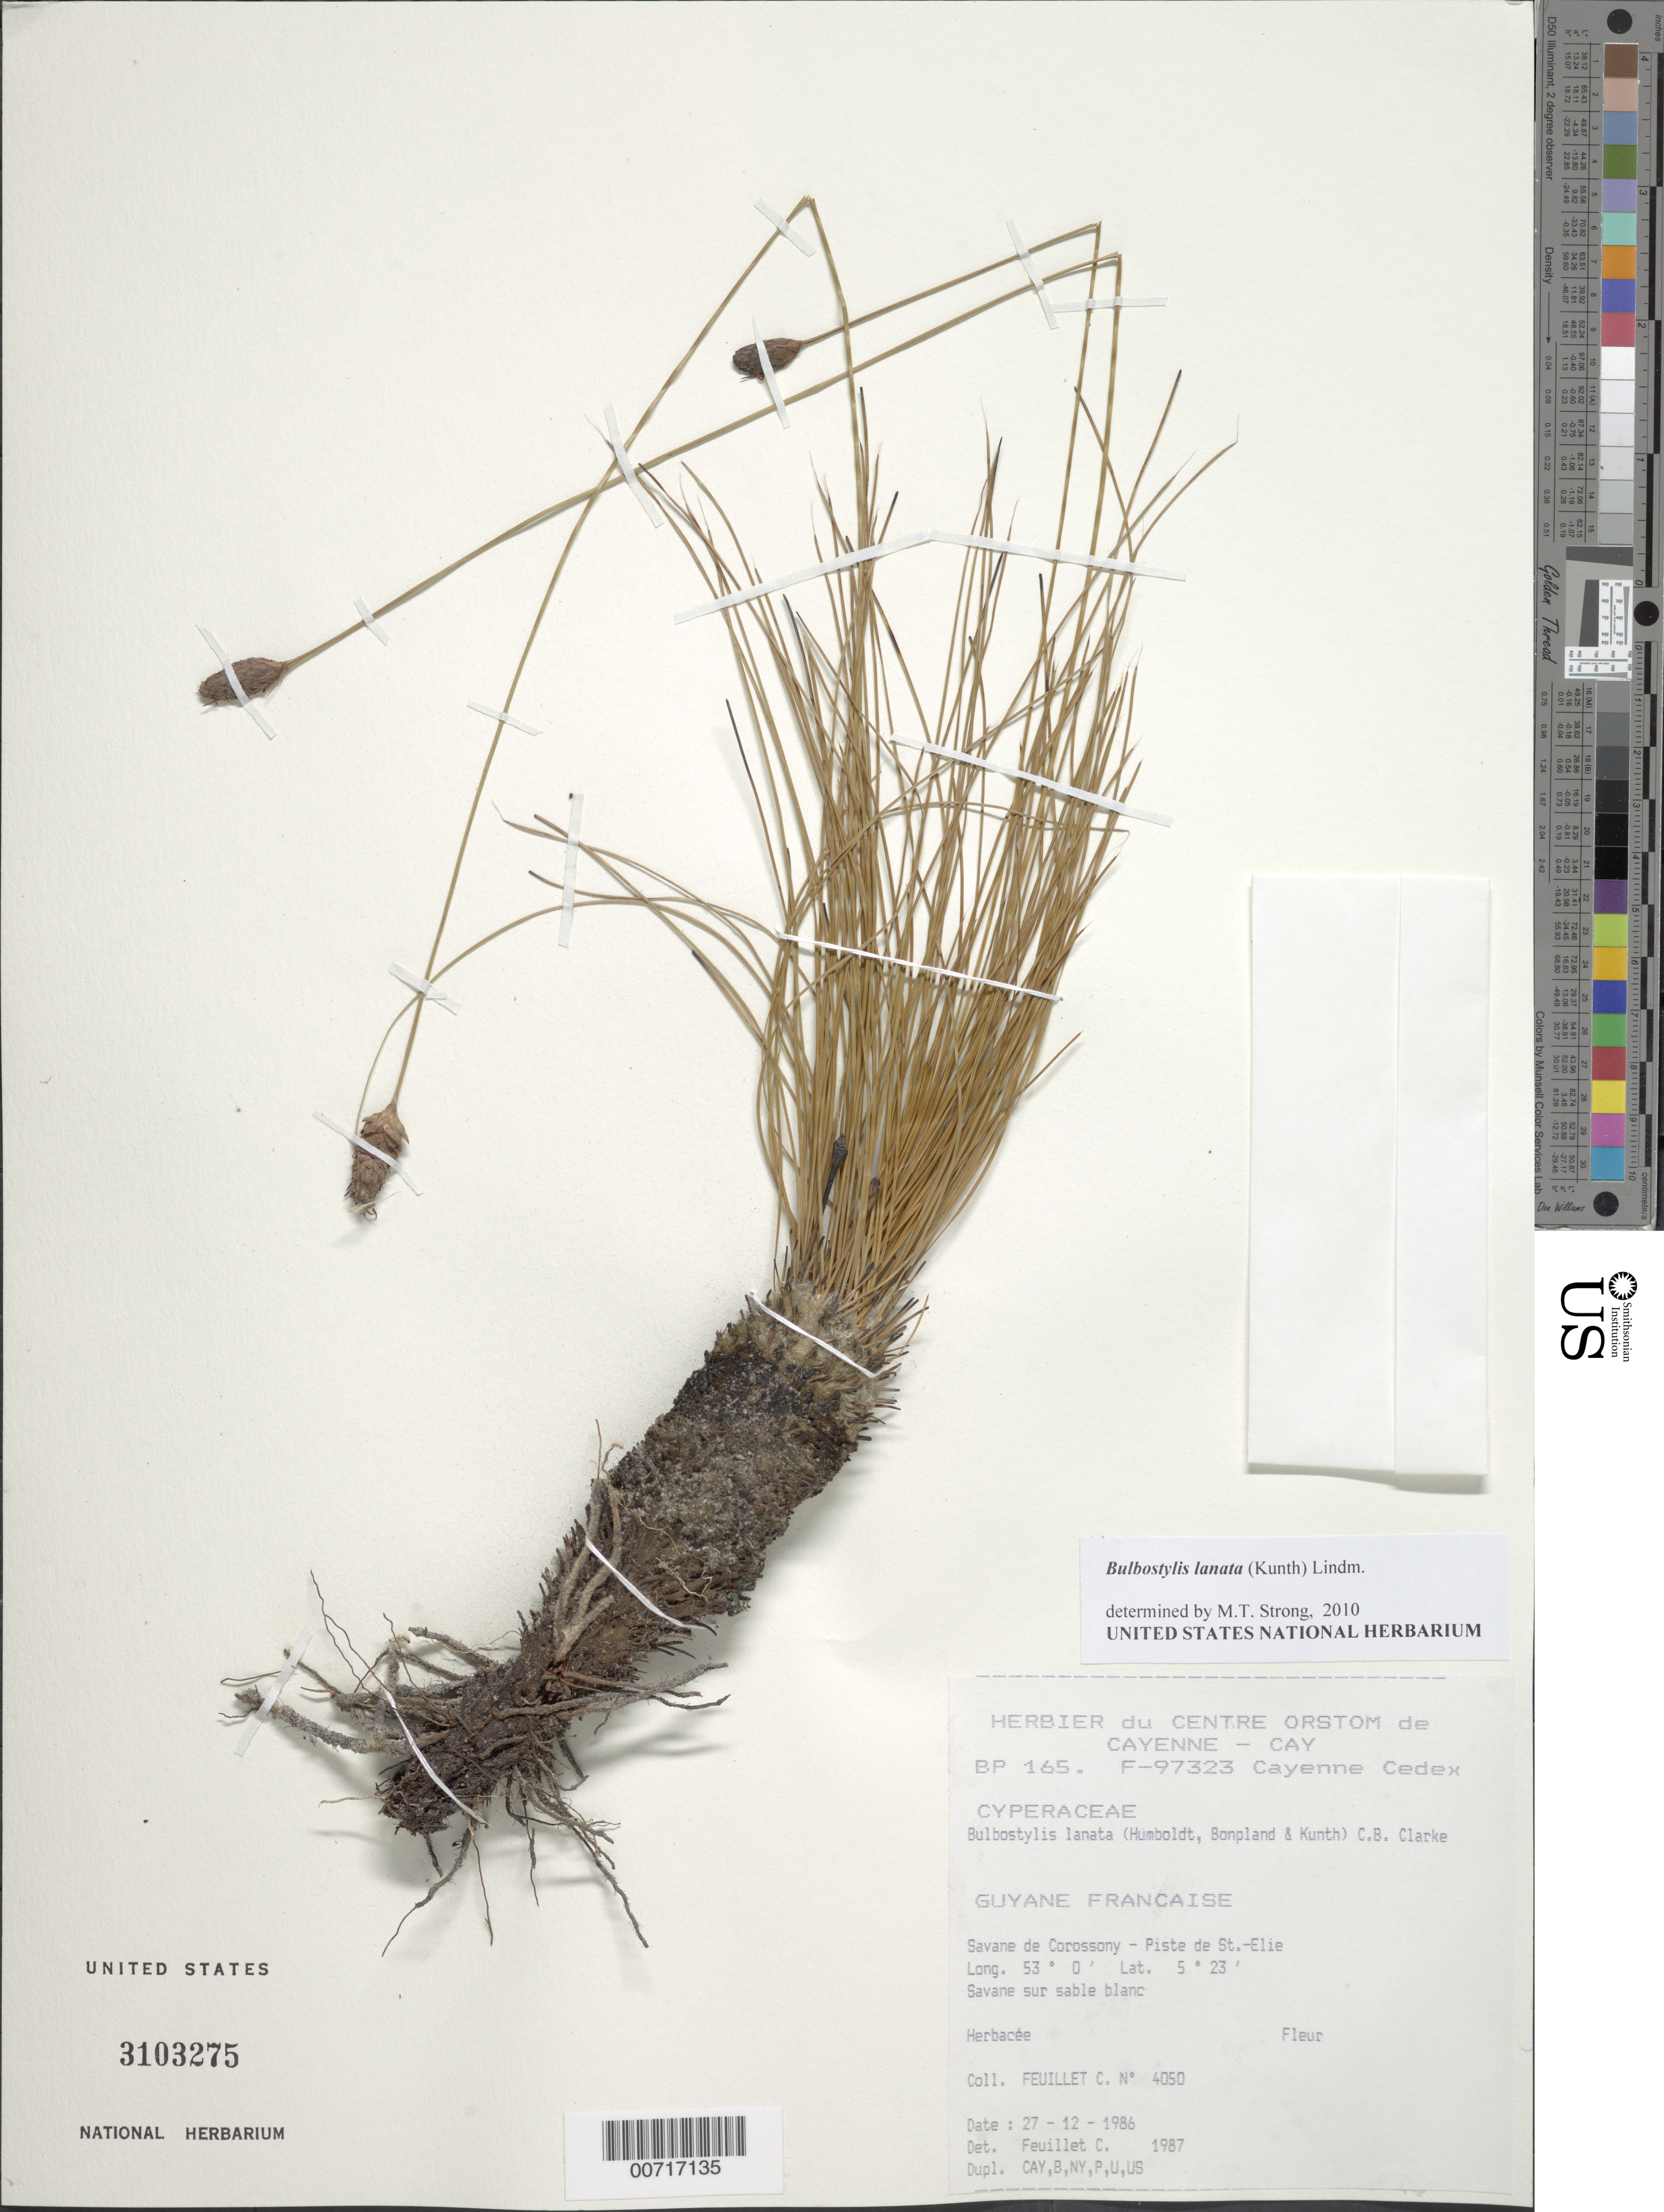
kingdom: Plantae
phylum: Tracheophyta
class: Liliopsida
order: Poales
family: Cyperaceae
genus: Bulbostylis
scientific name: Bulbostylis lanata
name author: (Kunth) Lindm.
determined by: Strong, M. T., (US), Smithsonian Institution - National Museum of Natural History (UNITED STATES)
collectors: C. Feuillet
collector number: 4050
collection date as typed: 27-Dec-96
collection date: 1996-12-27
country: French Guiana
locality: Savane de Corossony, Piste de Saint-Élie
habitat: Savanna, white sand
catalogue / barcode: US 3103275